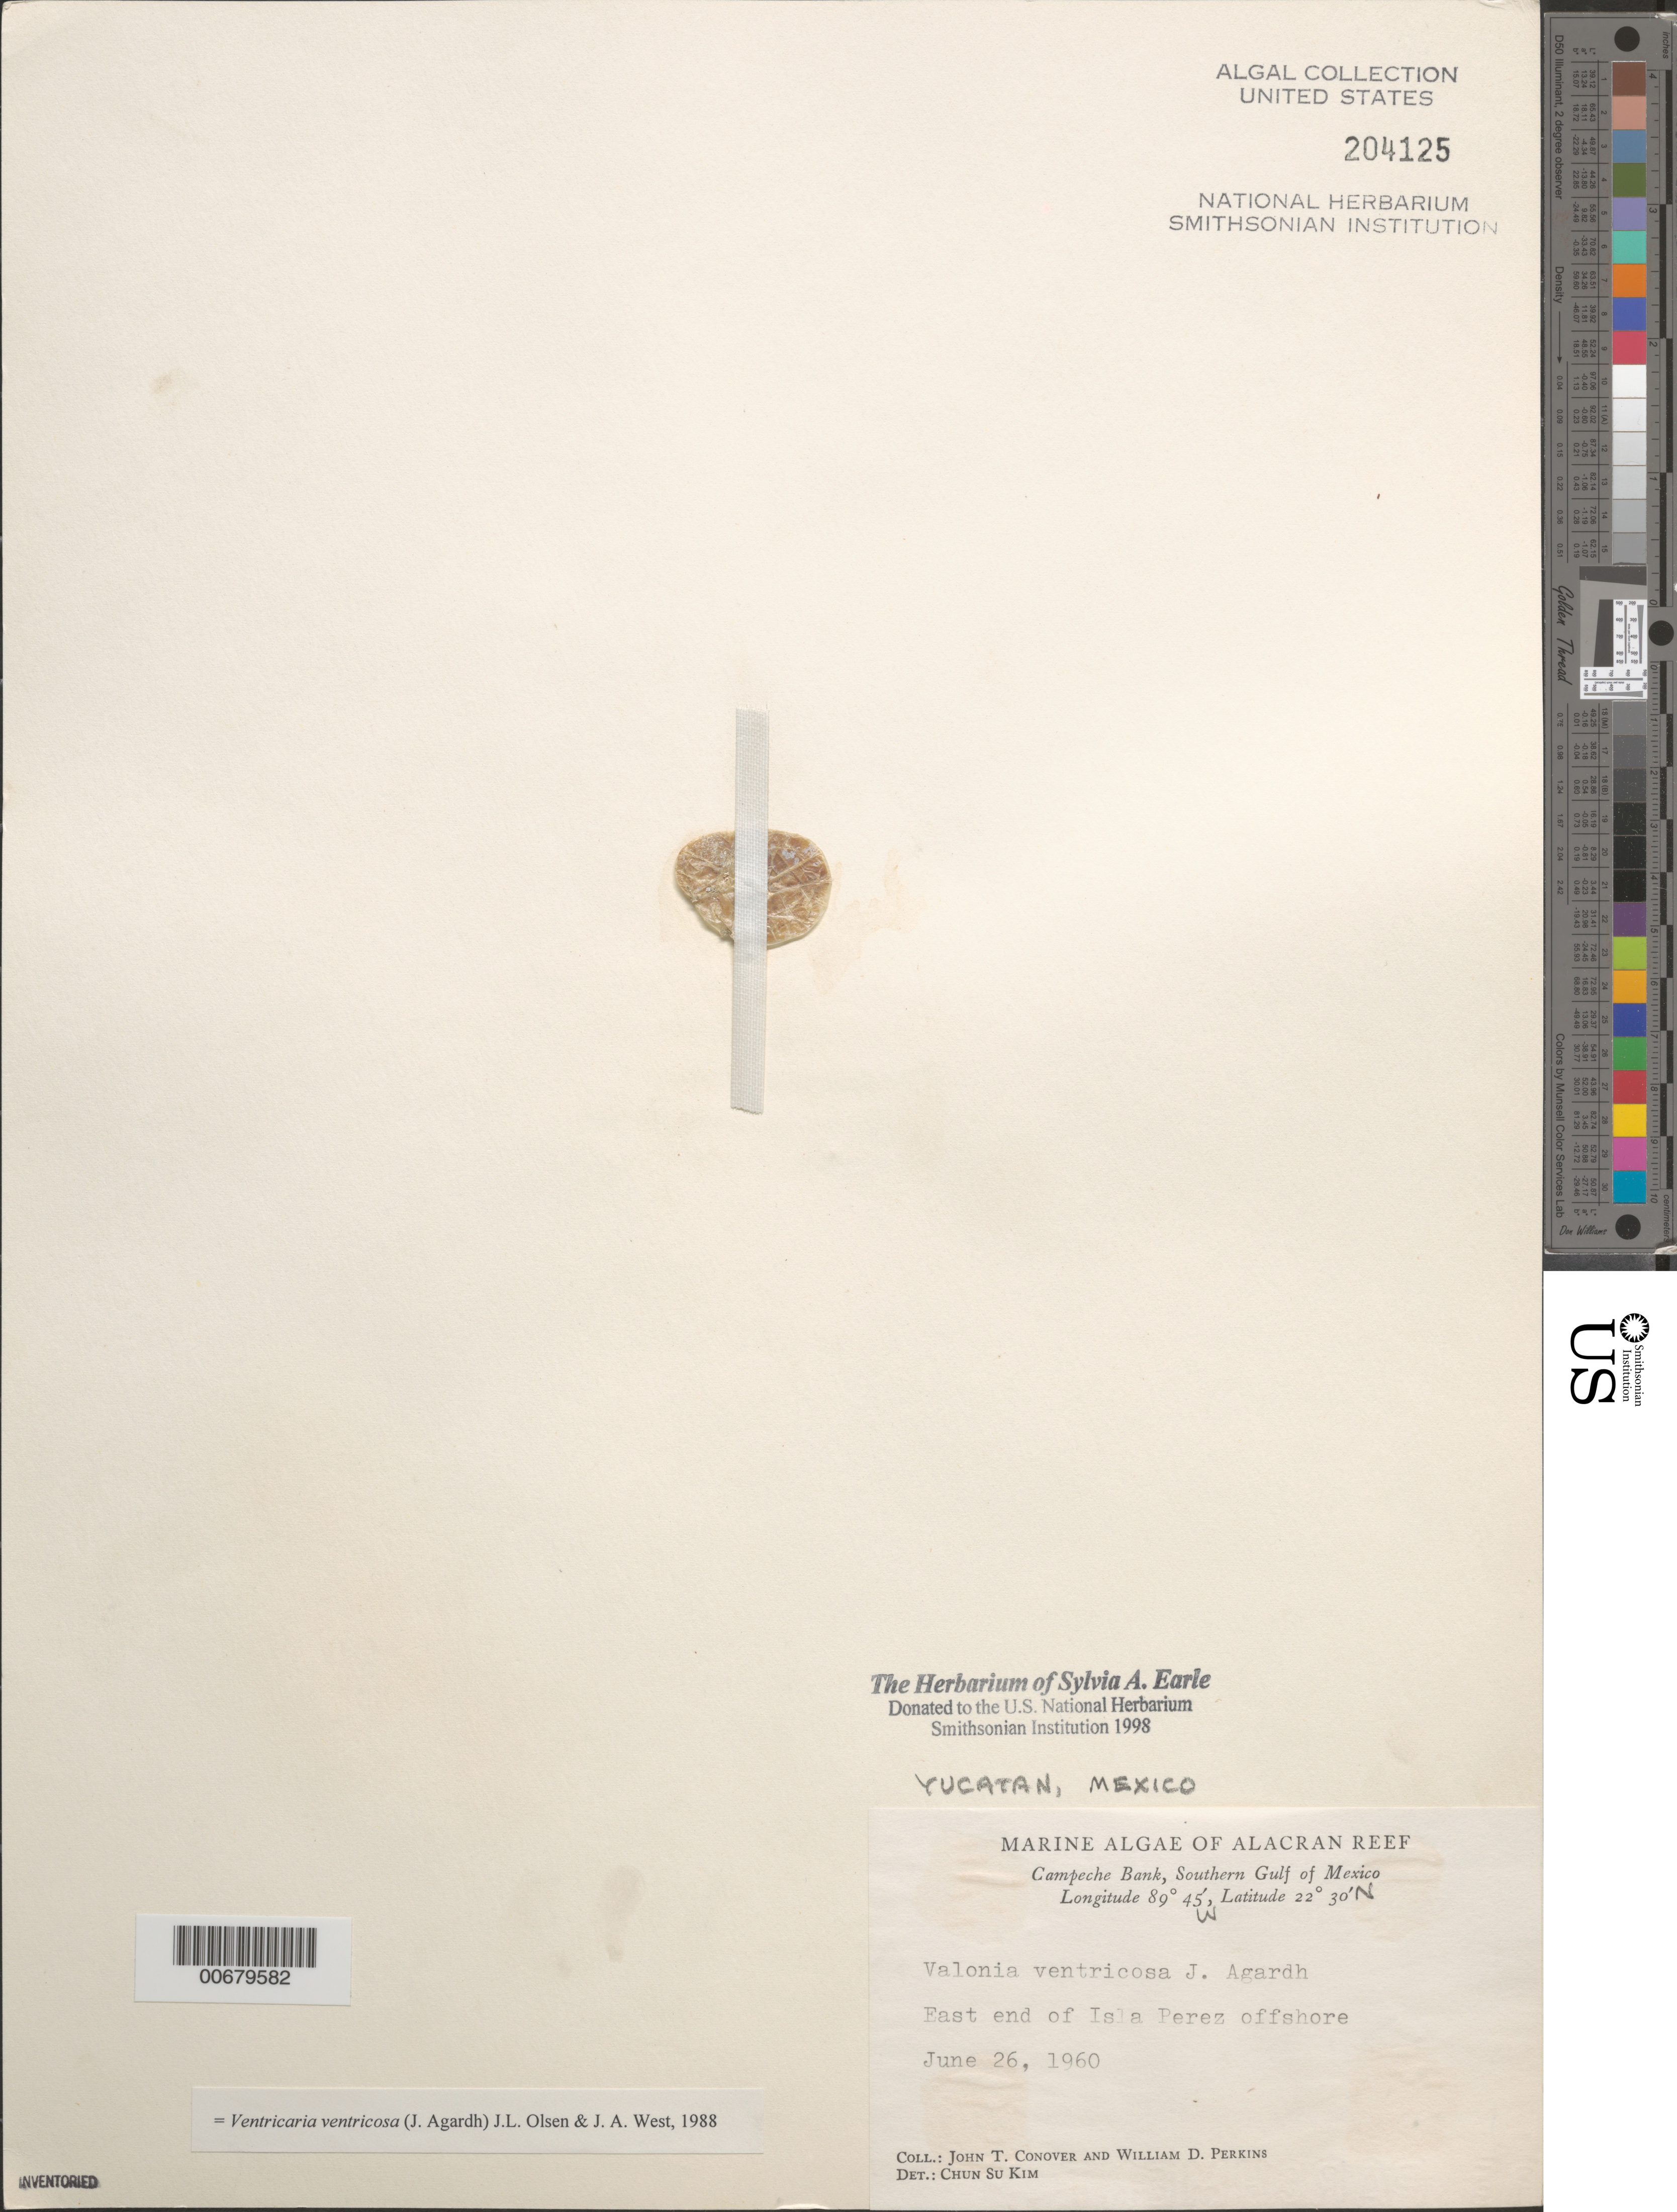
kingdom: Plantae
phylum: Chlorophyta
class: Ulvophyceae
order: Siphonocladales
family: Valoniaceae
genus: Valonia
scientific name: Valonia ventricosa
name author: J. Agardh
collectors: J. T. Conover & W. D. Perkins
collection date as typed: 26 Jun 1960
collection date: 1960-06-26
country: Mexico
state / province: Yucatan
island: Isla Perez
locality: Alacran Reef, Campeche Bank, southern Gulf of Mexico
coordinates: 22 30' N, 89 45' W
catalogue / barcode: US 204125